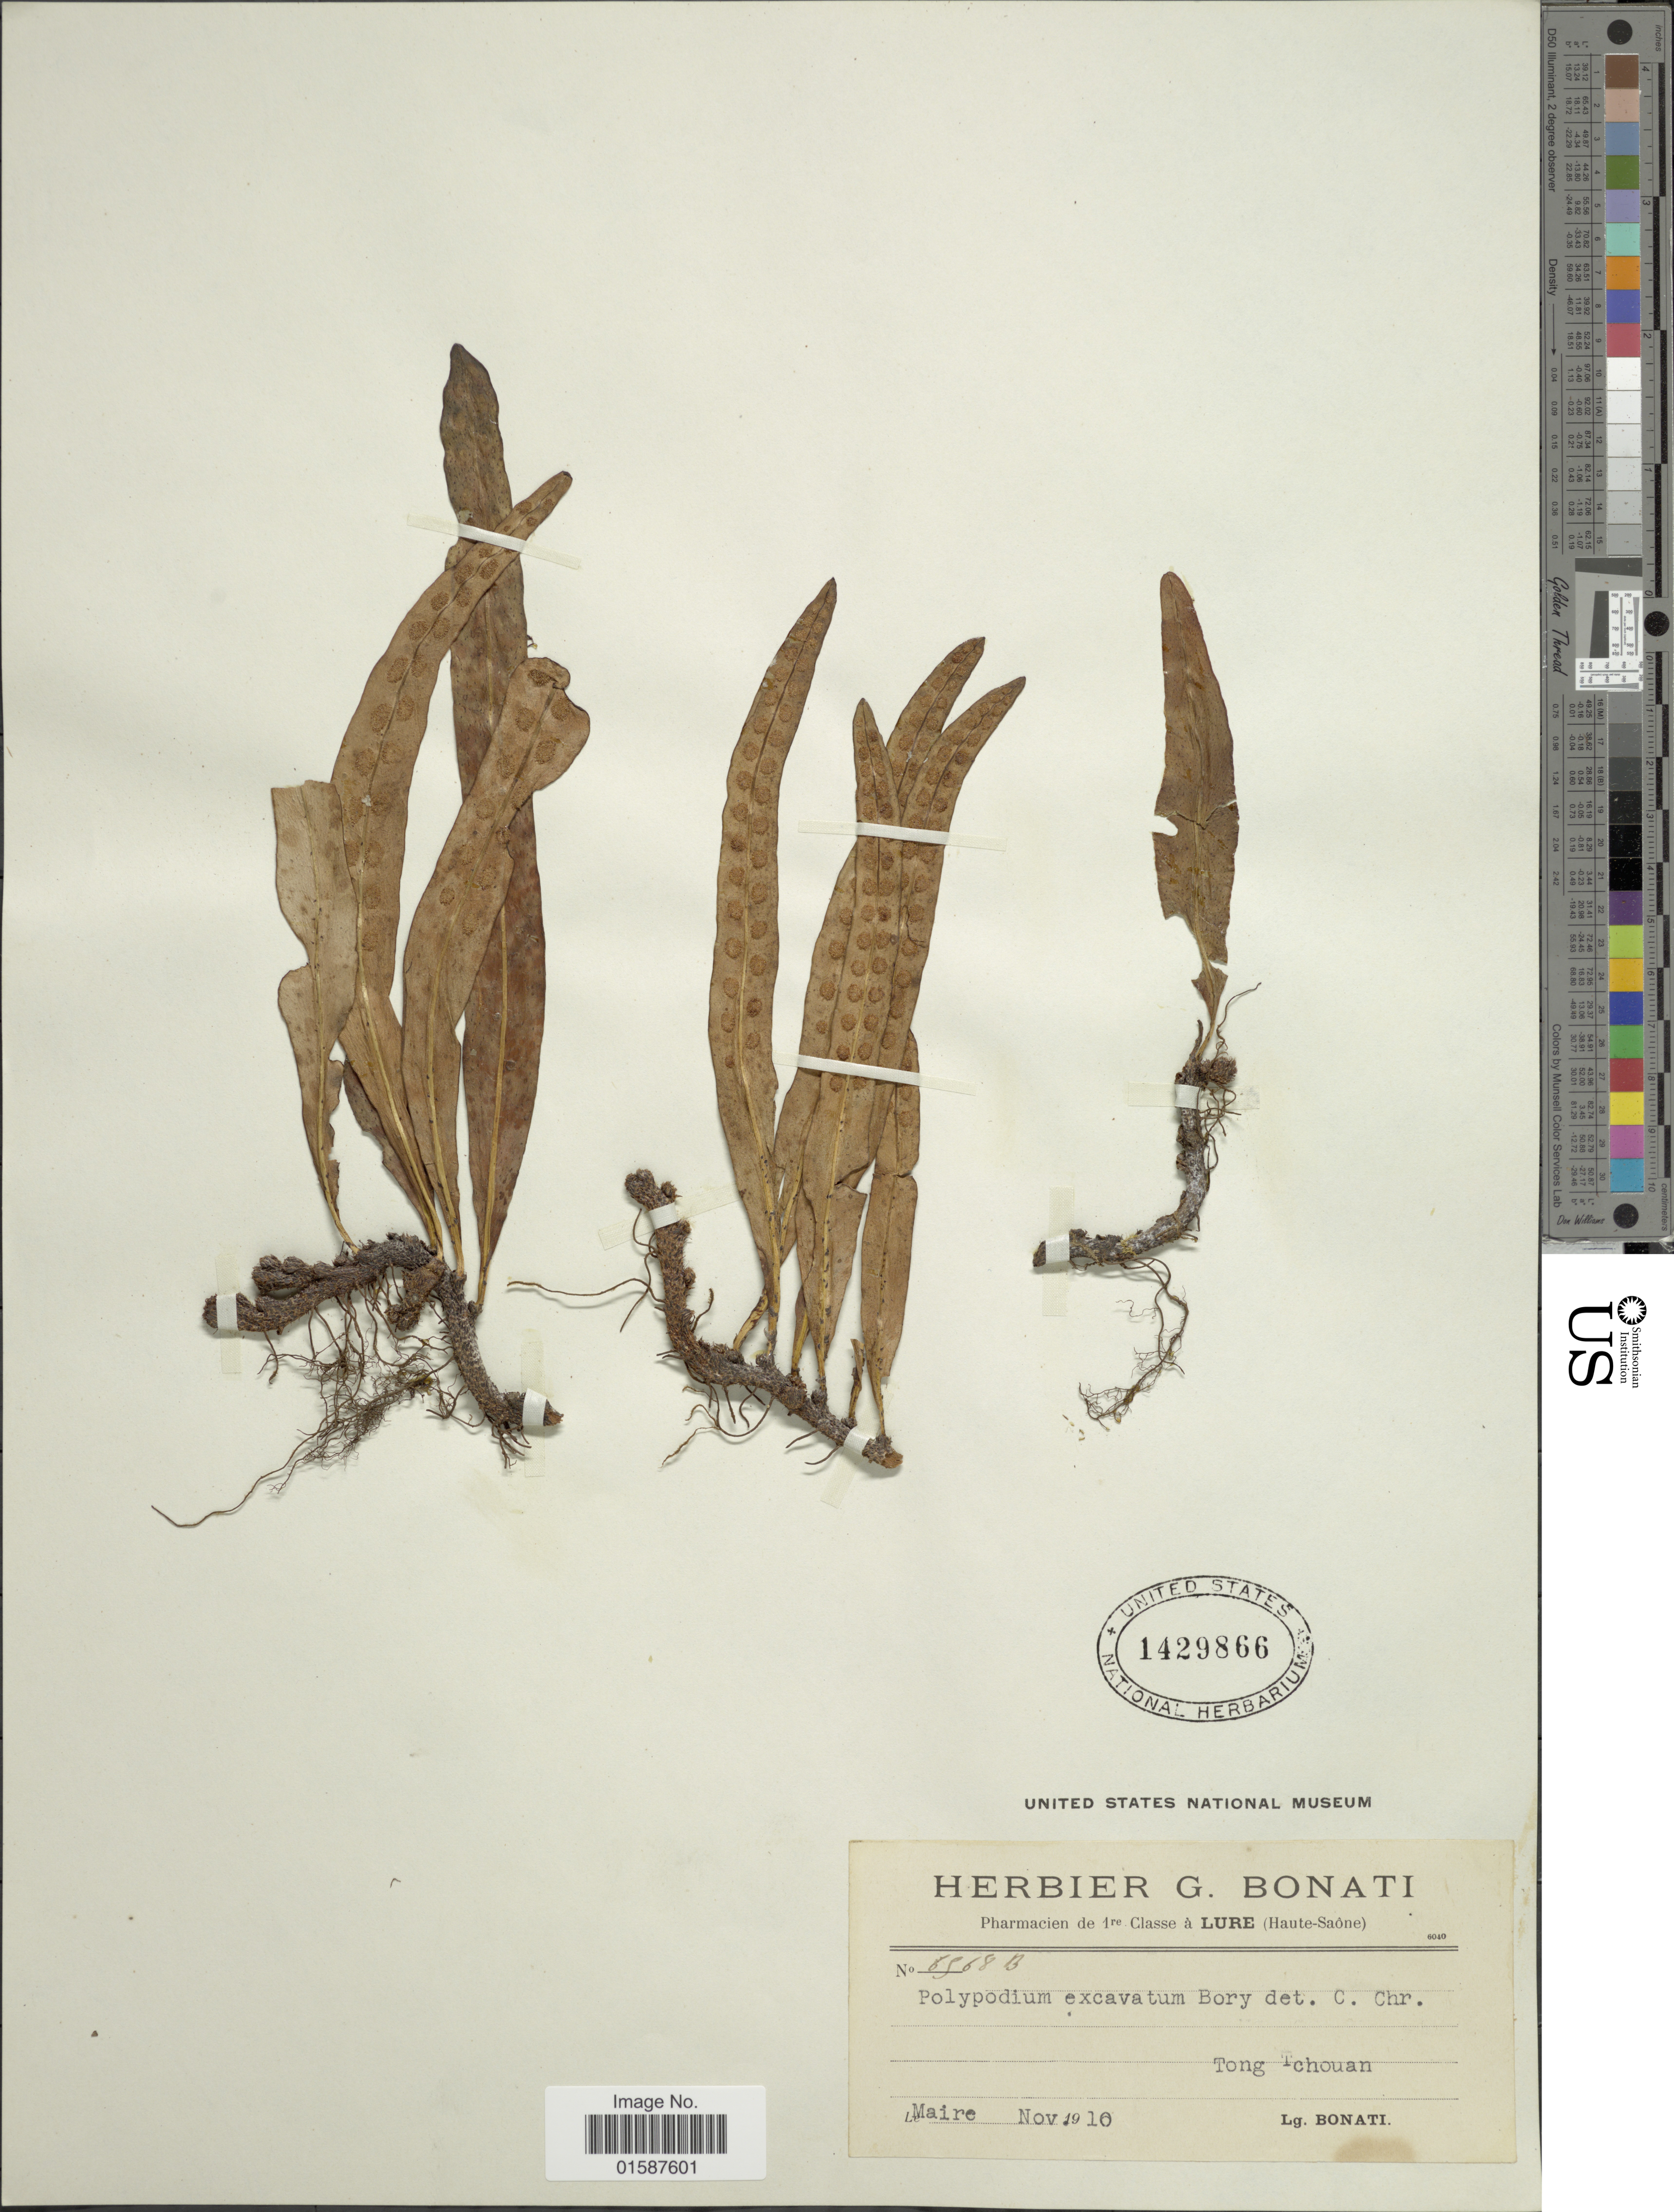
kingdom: Plantae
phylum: Tracheophyta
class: Polypodiopsida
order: Polypodiales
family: Polypodiaceae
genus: Lepisorus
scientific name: Lepisorus excavatus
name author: (Bory ex Willd.) Ching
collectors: -. Bonati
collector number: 6568B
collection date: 1910-11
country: China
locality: Tong Tchouan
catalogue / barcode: US 1429866